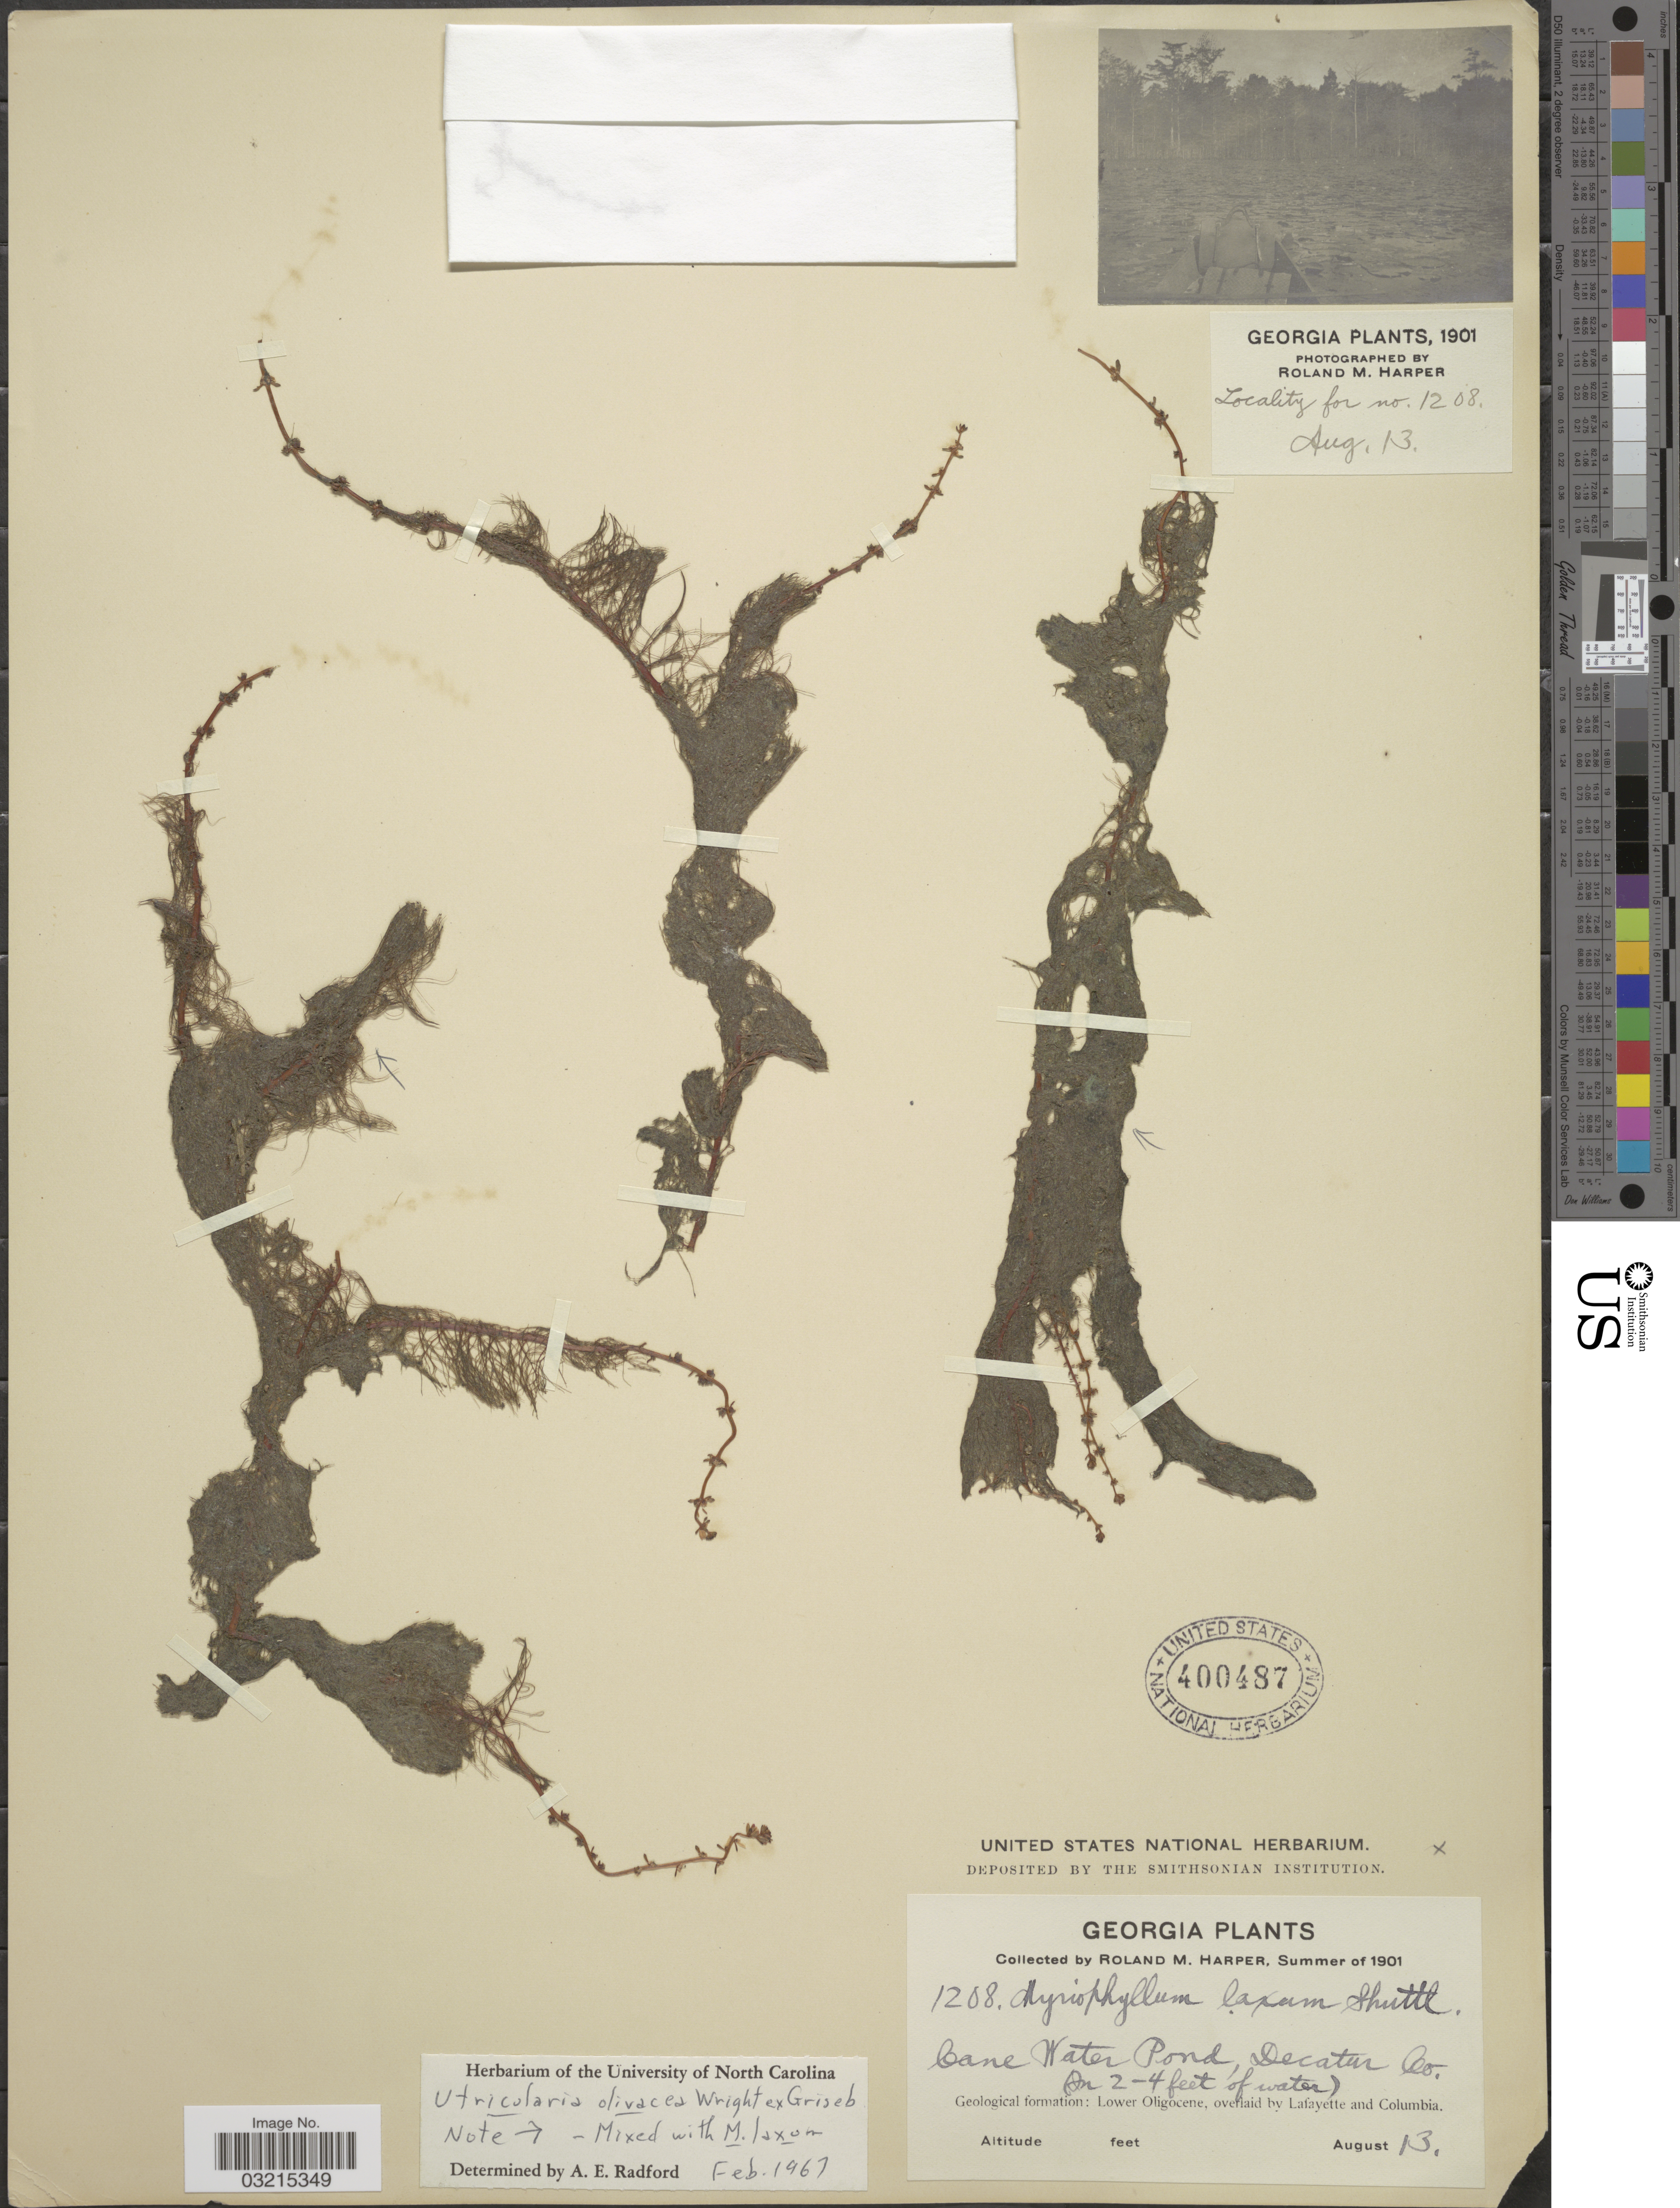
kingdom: Plantae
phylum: Tracheophyta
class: Magnoliopsida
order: Lamiales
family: Lentibulariaceae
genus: Utricularia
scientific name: Utricularia olivacea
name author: C. Wright ex Griseb.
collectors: R. M. Harper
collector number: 1208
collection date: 1901-08-13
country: United States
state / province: Georgia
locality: Bane Water Pond, Decatur Co. Geological formation: Lower Oligocene, overlaid by Lafayette and Columbia.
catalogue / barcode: US 400487